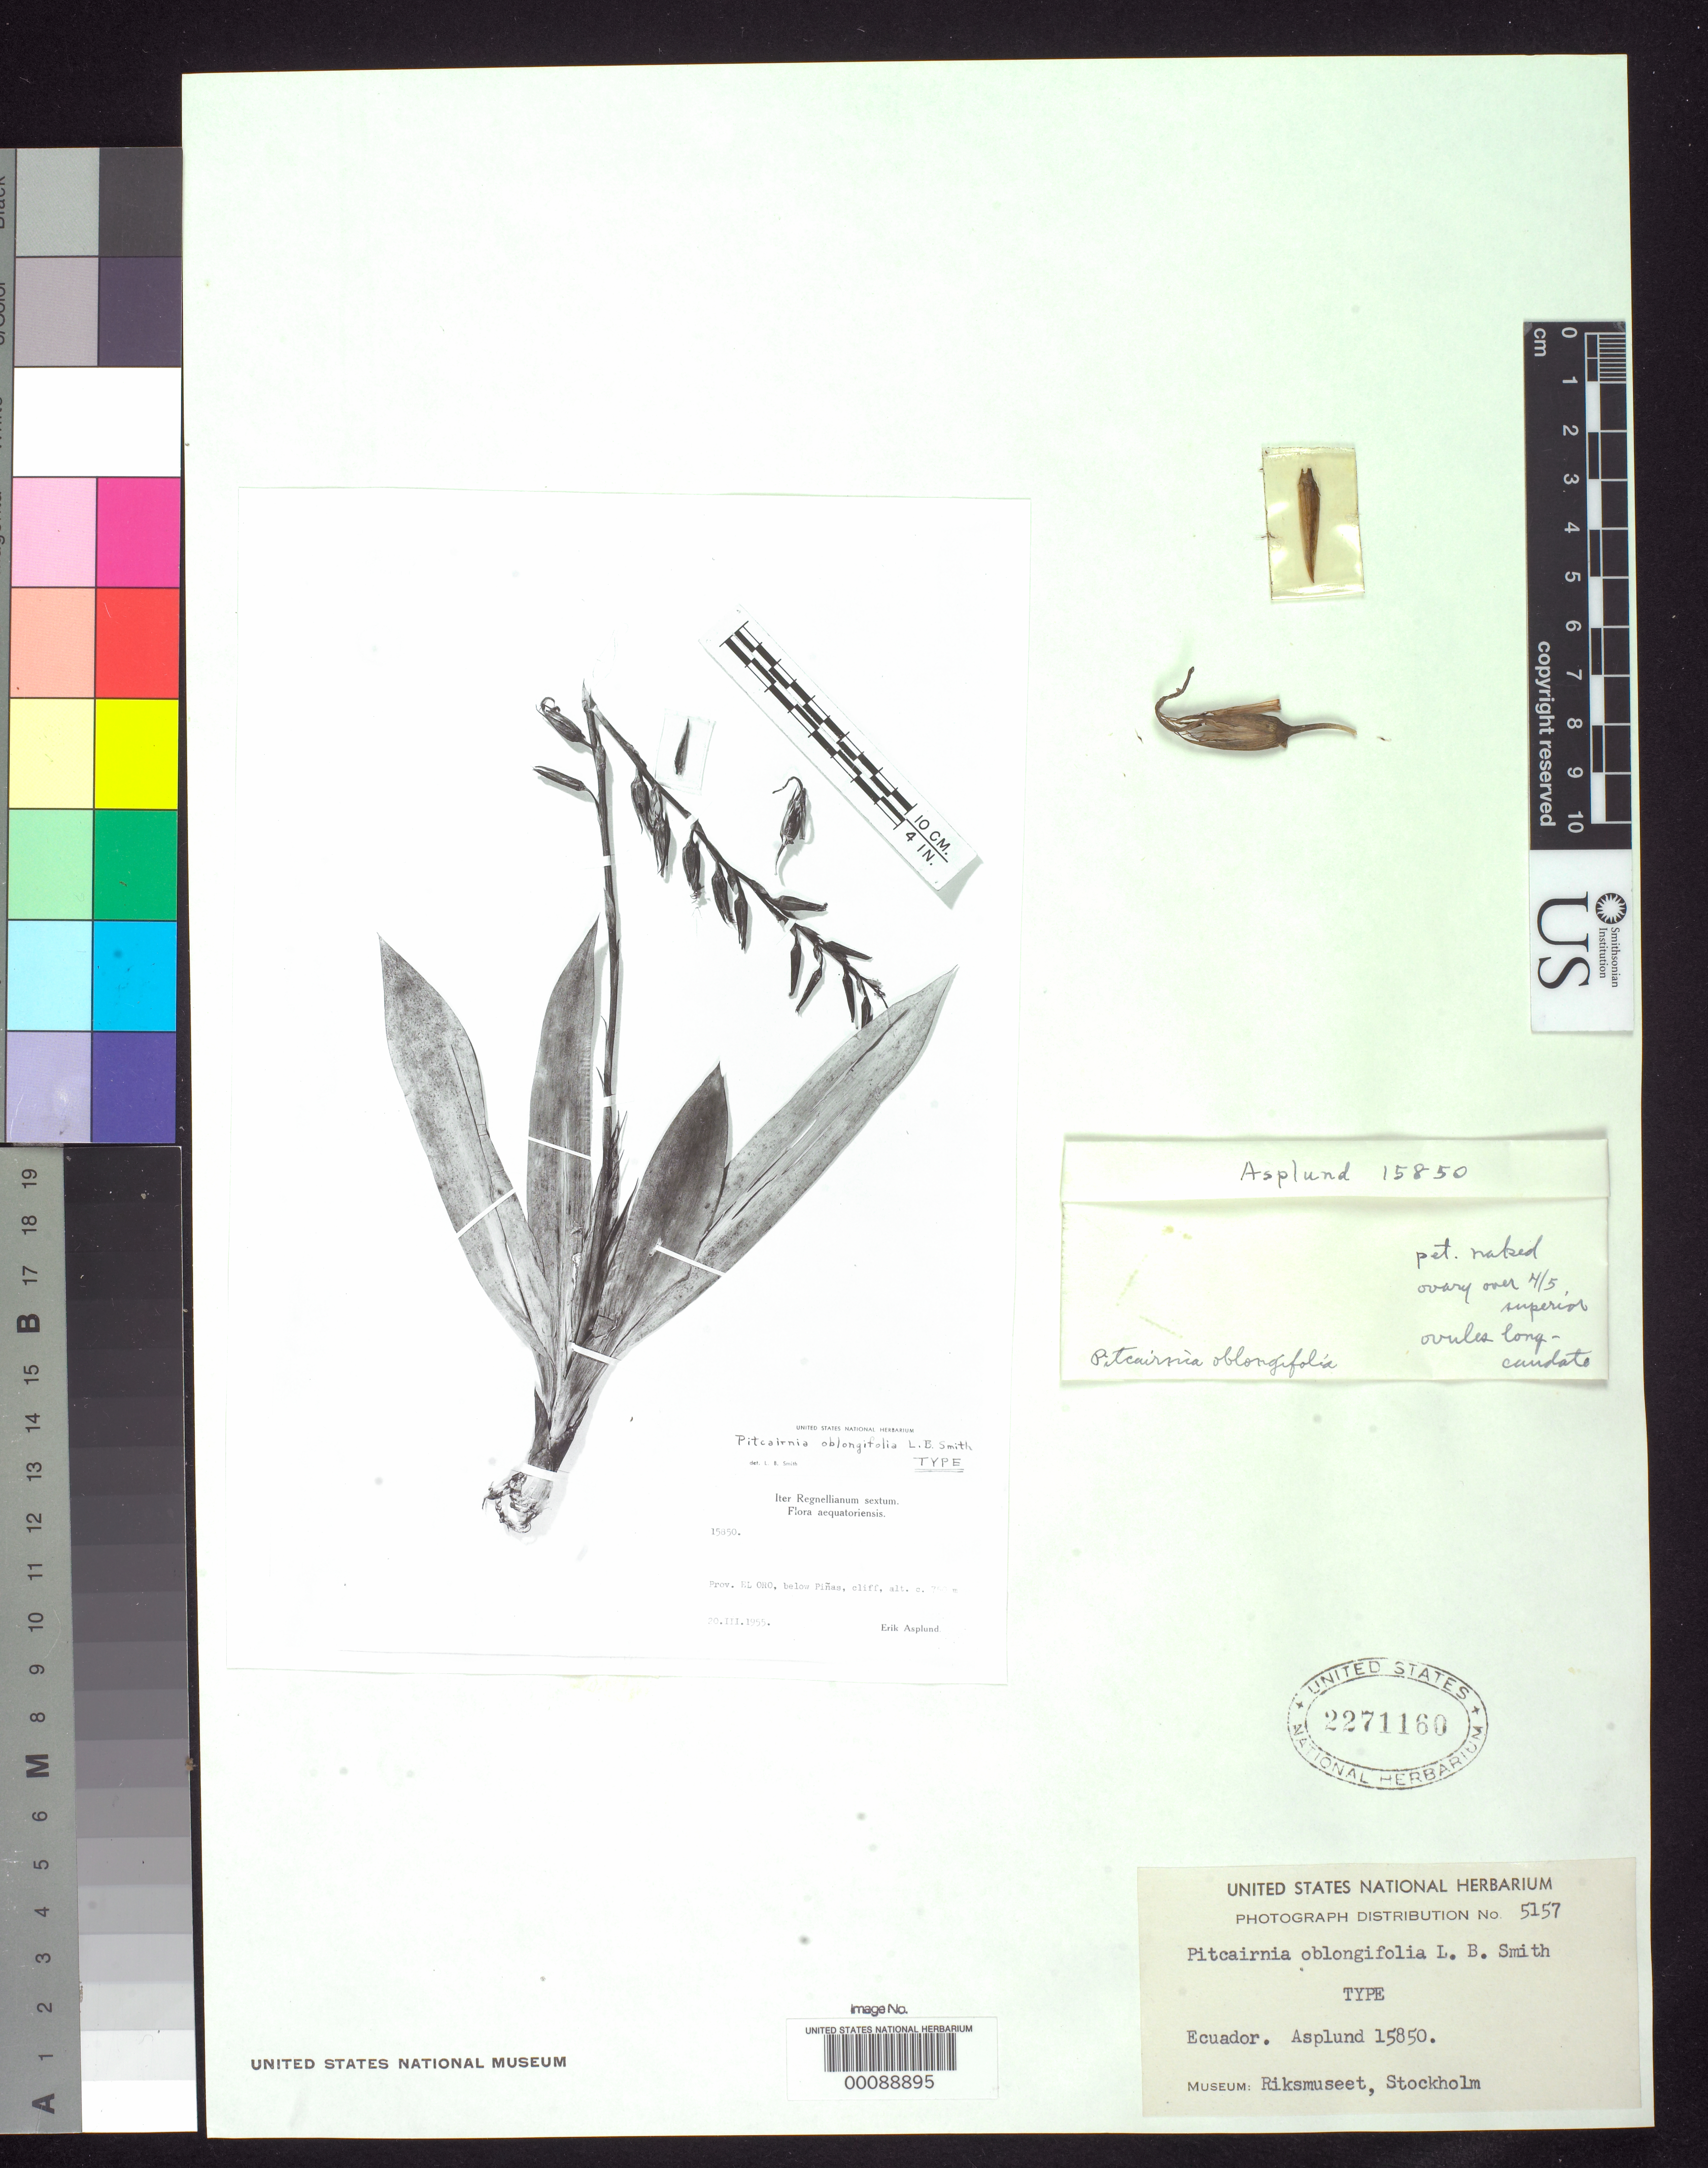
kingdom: Plantae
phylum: Tracheophyta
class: Liliopsida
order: Poales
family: Bromeliaceae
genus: Pitcairnia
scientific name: Pitcairnia oblongifolia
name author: L.B. Sm.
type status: Isotype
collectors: E. Asplund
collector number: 15850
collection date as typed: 20 Mar 1955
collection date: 1955-03-20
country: Ecuador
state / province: El Oro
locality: Cliffs below Pinas.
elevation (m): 750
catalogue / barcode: US 2271160